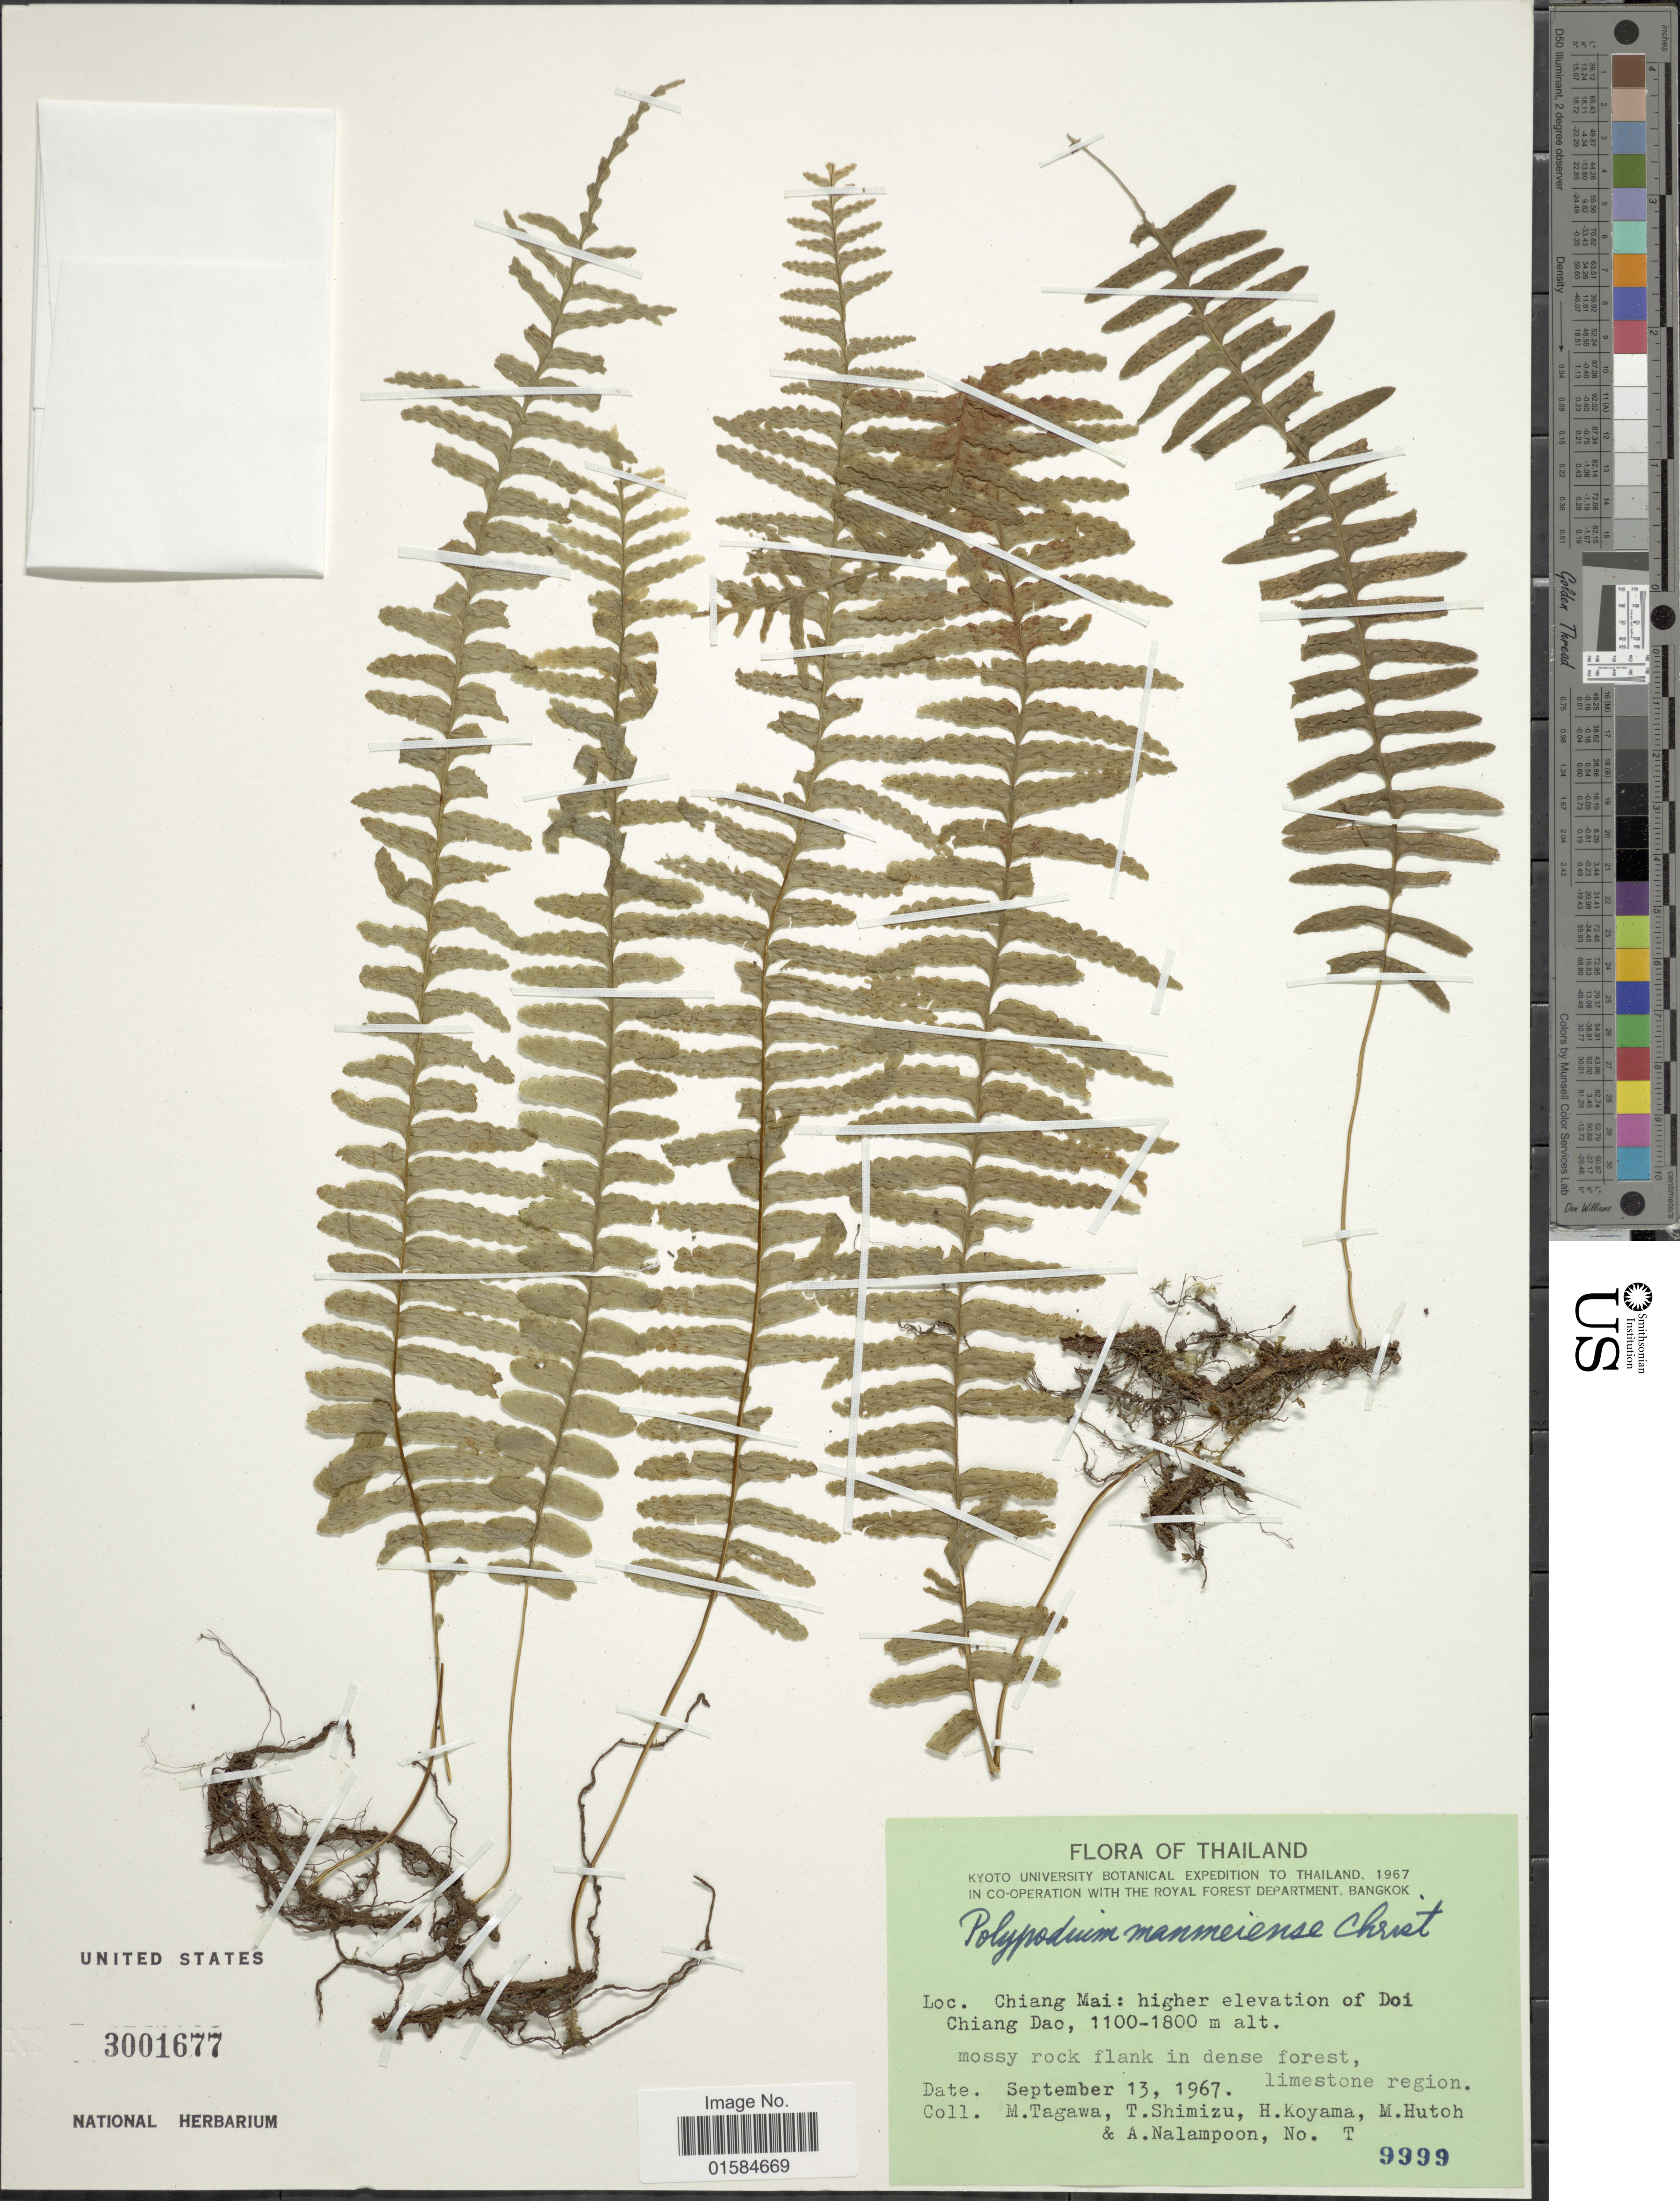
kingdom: Plantae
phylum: Tracheophyta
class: Polypodiopsida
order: Polypodiales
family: Polypodiaceae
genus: Goniophlebium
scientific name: Goniophlebium manmeiense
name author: (Christ) Rödl-Linder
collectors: M. Tagawa, T. Shimizu, H. Koyama, M. Hutoh & A. Nalampoon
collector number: T9999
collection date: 1967-09-13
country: Thailand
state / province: Chiang Mai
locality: Chiang Mai: higher elevation of Doi Chiang Dao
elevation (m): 1100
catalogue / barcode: US 3001677